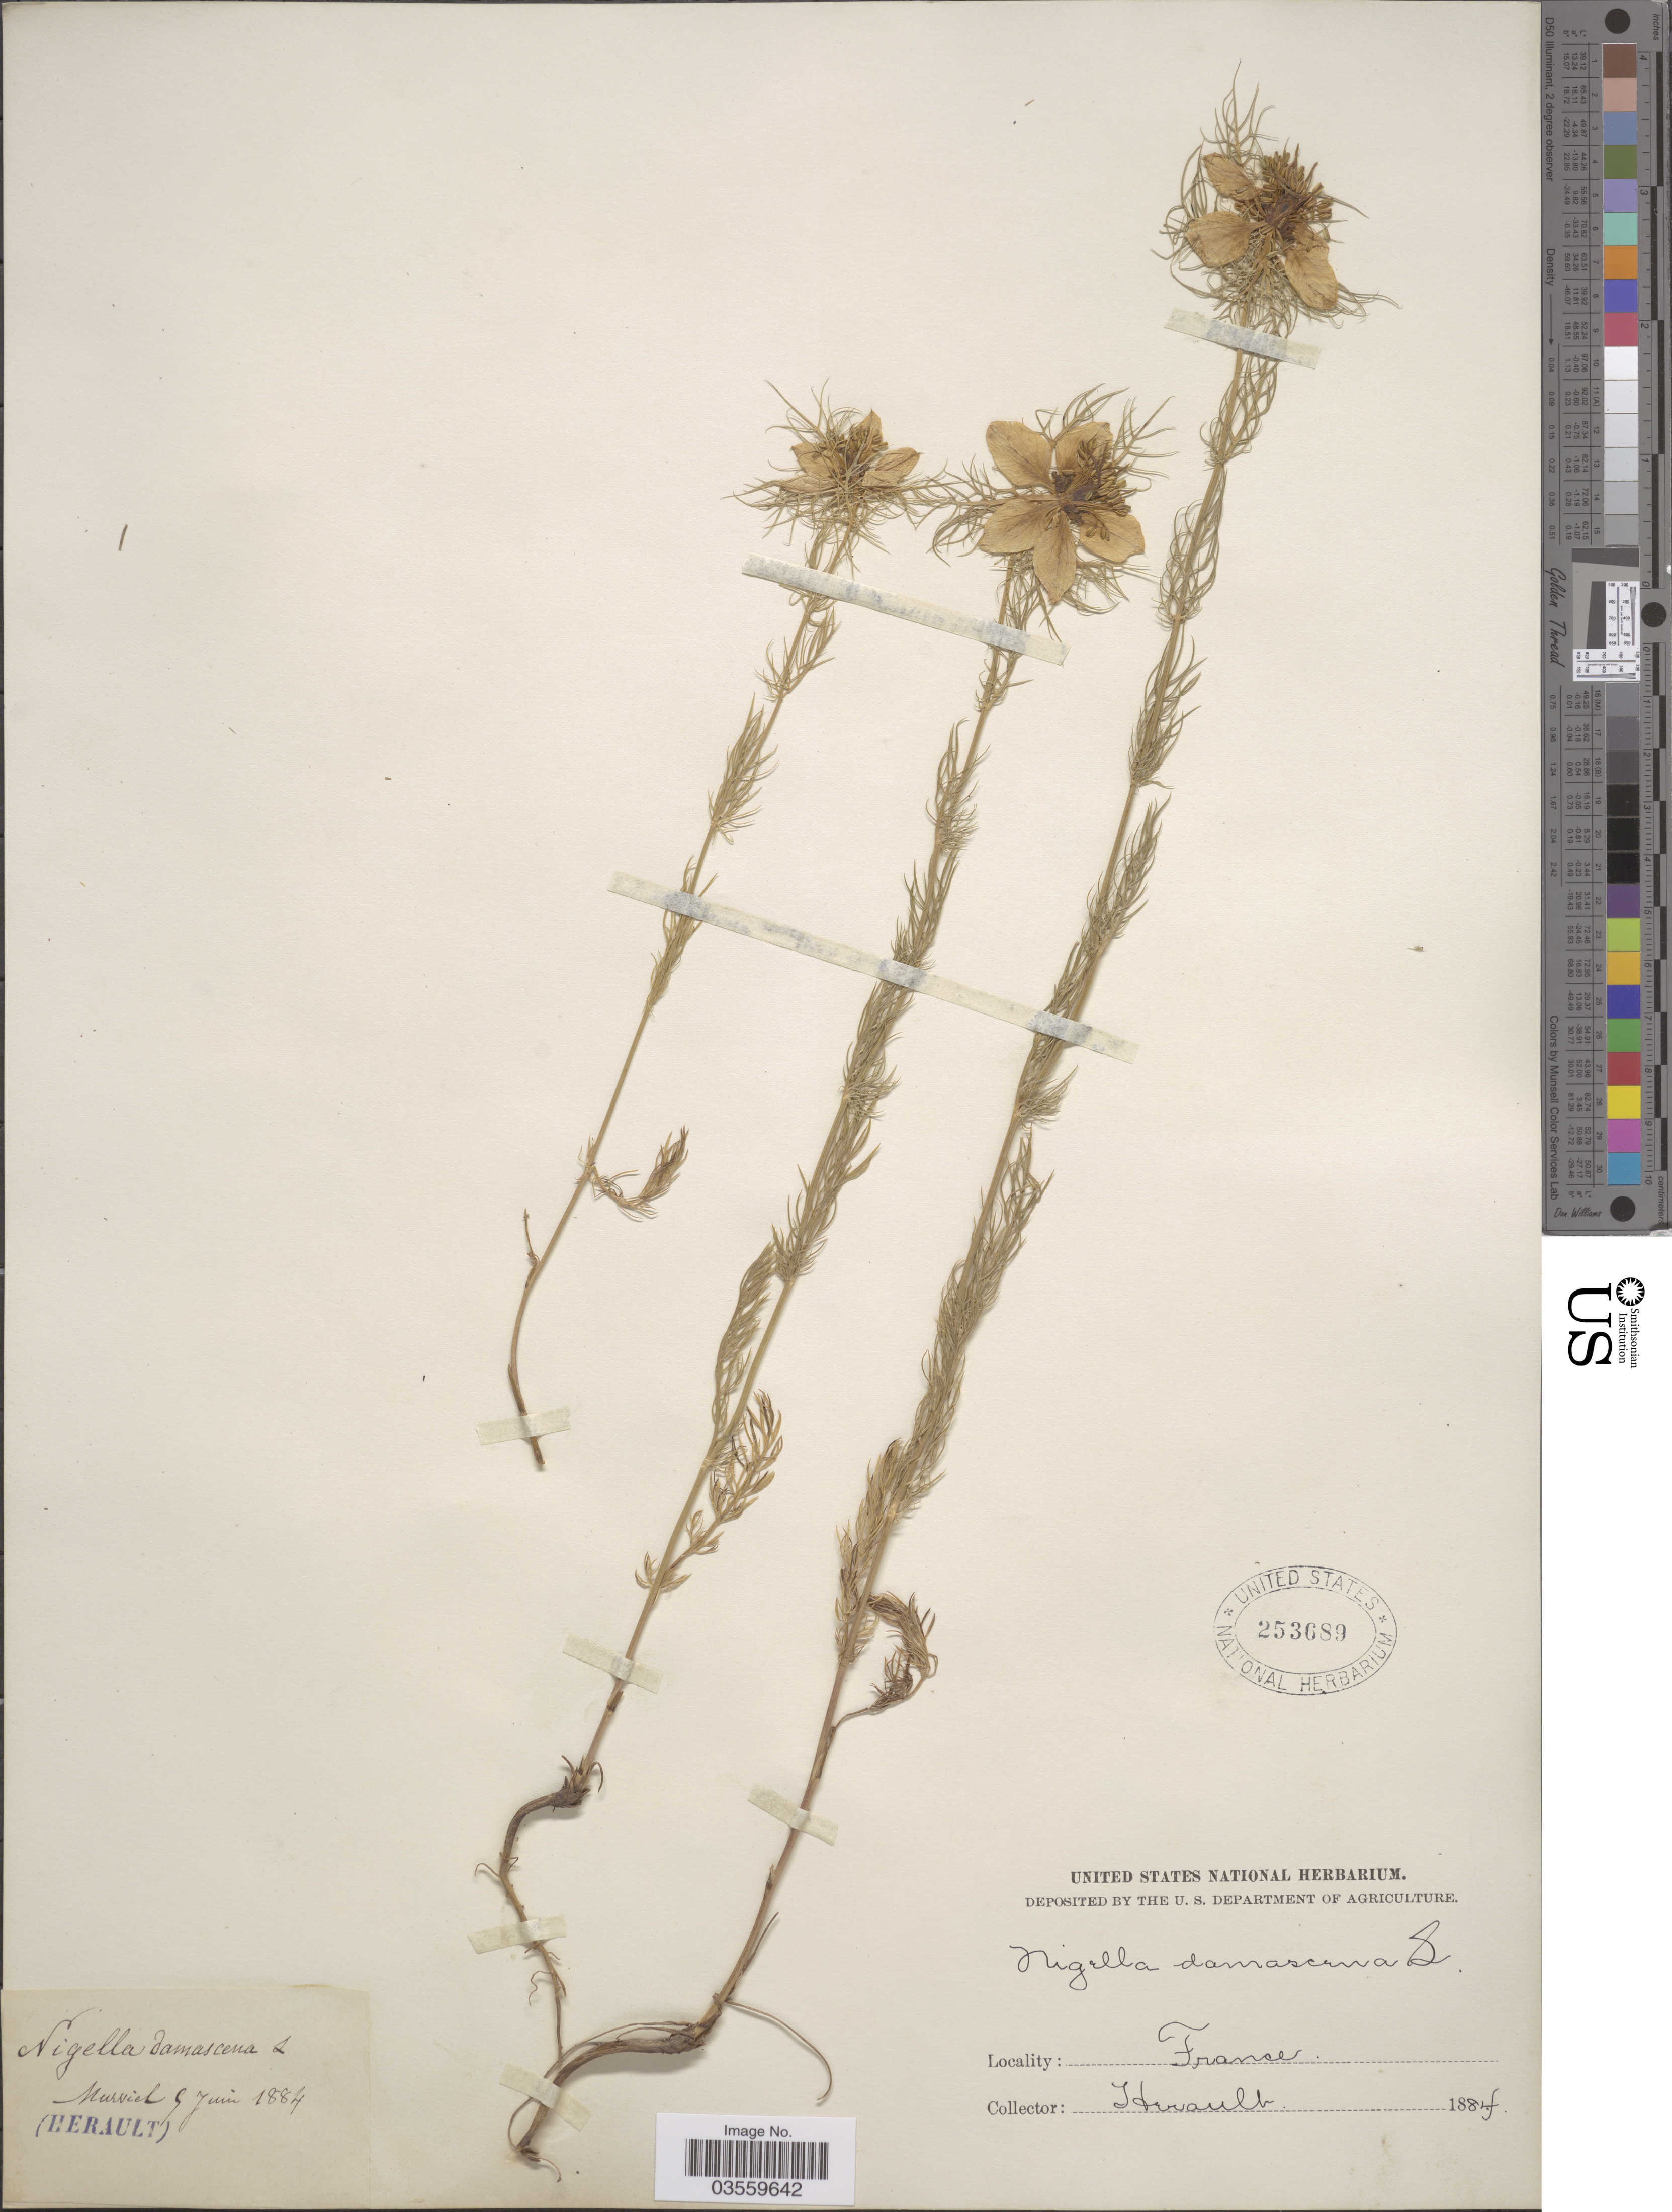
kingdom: Plantae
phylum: Tracheophyta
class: Magnoliopsida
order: Ranunculales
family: Ranunculaceae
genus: Nigella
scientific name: Nigella damascena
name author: L.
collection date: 1884-06-09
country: France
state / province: Occitanie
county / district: Hérault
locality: Murviel.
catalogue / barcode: US 253689